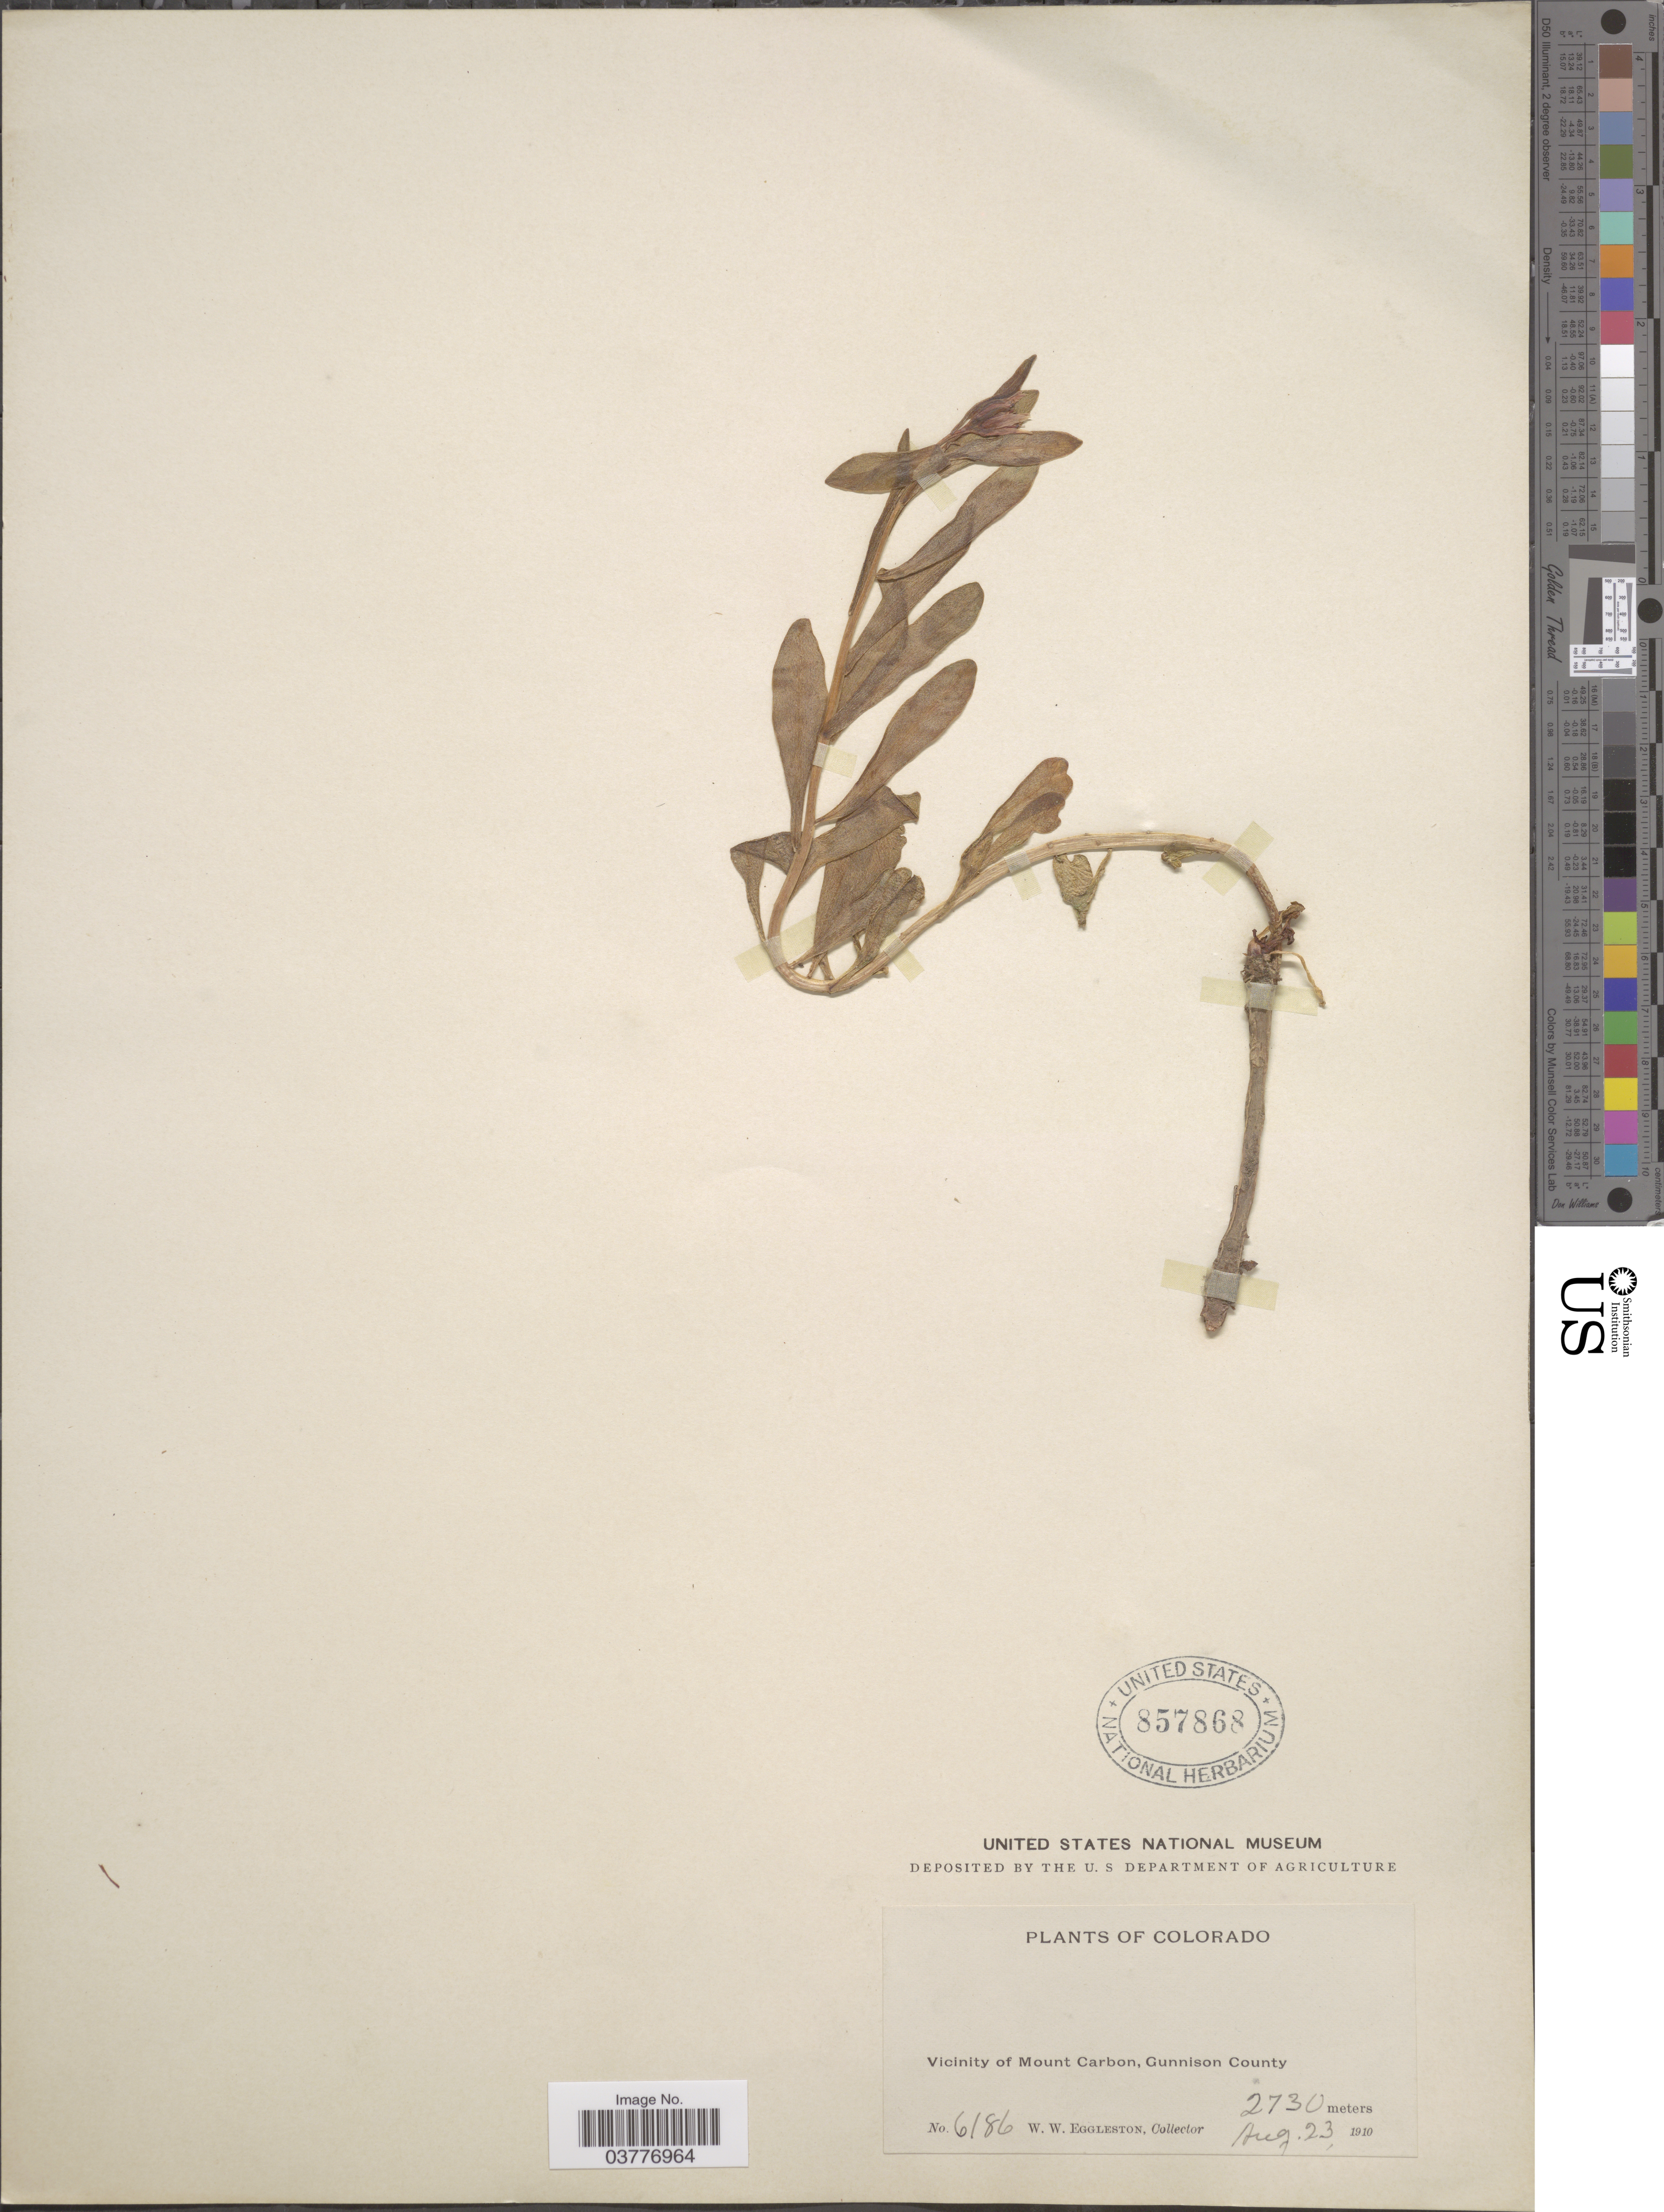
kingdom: Plantae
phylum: Tracheophyta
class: Magnoliopsida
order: Saxifragales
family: Crassulaceae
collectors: W. W. Eggleston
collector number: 6186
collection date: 1910-08-23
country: United States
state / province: Colorado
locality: Vicinity of Mount Carbon, Gunnison County.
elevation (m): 2730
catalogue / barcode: US 857868